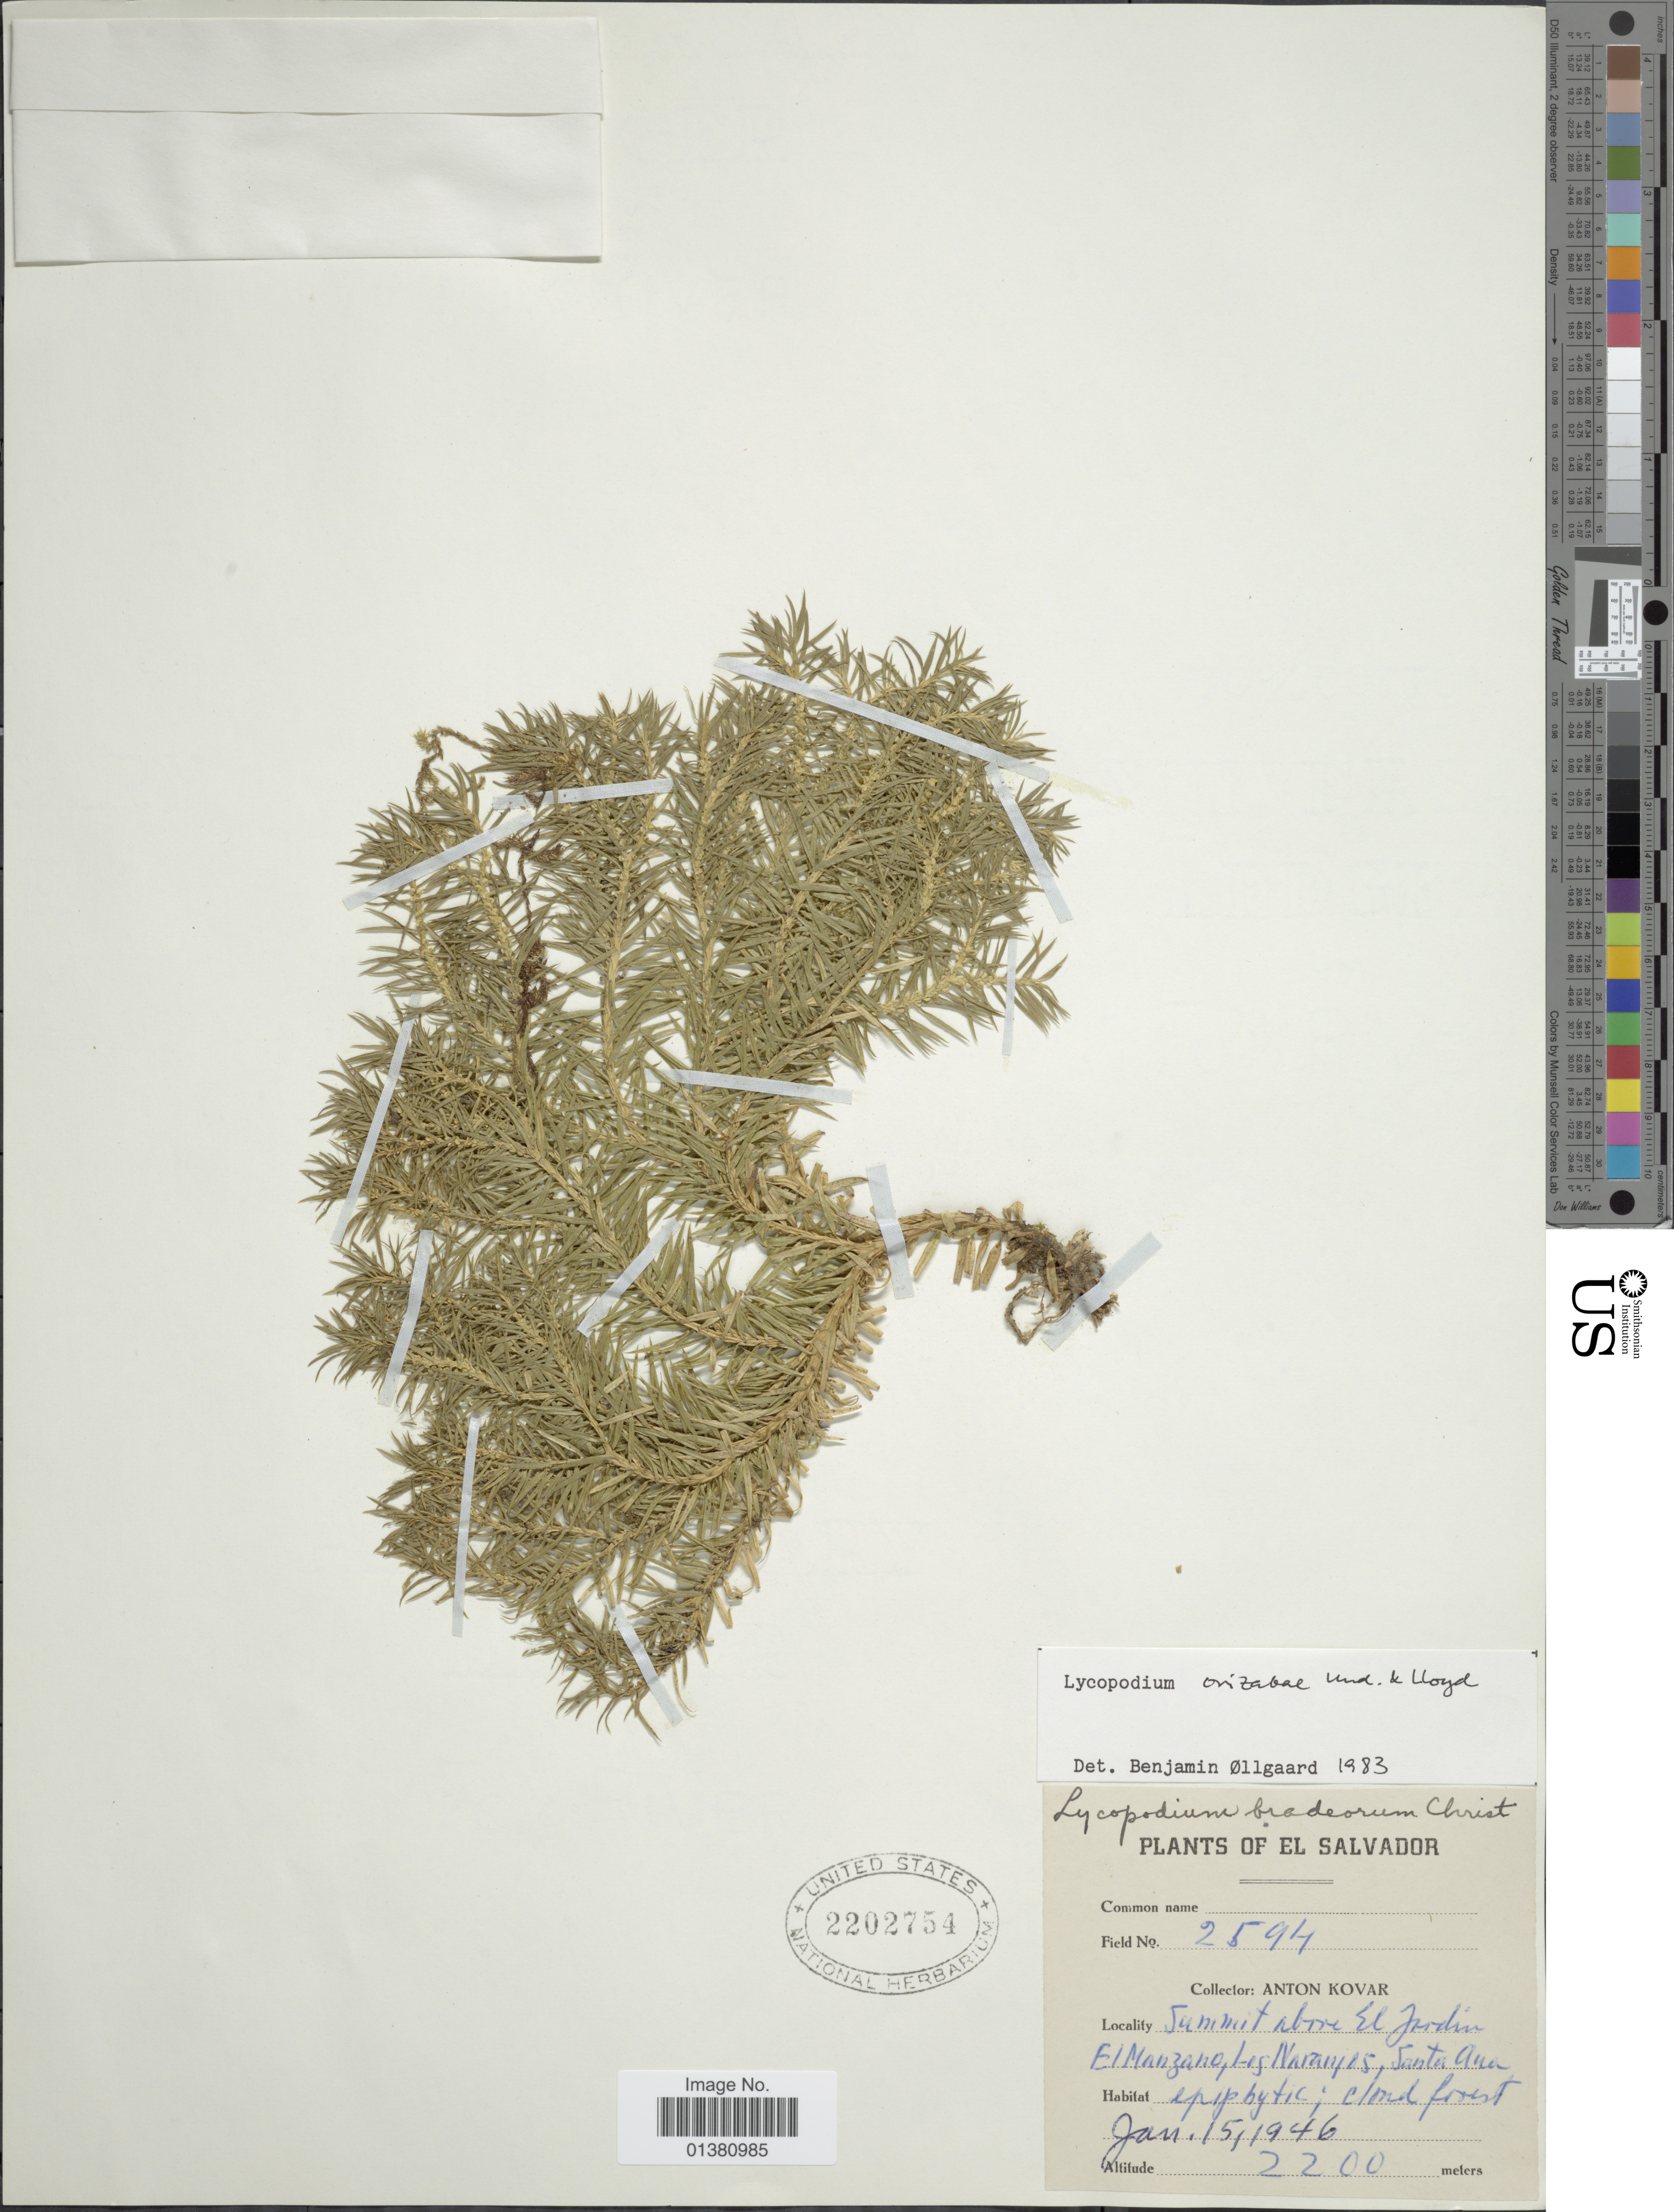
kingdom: Plantae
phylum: Tracheophyta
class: Lycopodiopsida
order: Lycopodiales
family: Lycopodiaceae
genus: Phlegmariurus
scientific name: Phlegmariurus orizabae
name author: (Underw. & F.E. Lloyd) B. Øllg.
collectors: A. Kovar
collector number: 2594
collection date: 1946-01-15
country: El Salvador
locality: Summit above El jardin El Manzano, Los Naranjos, Santa Ana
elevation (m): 2200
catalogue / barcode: US 2202754